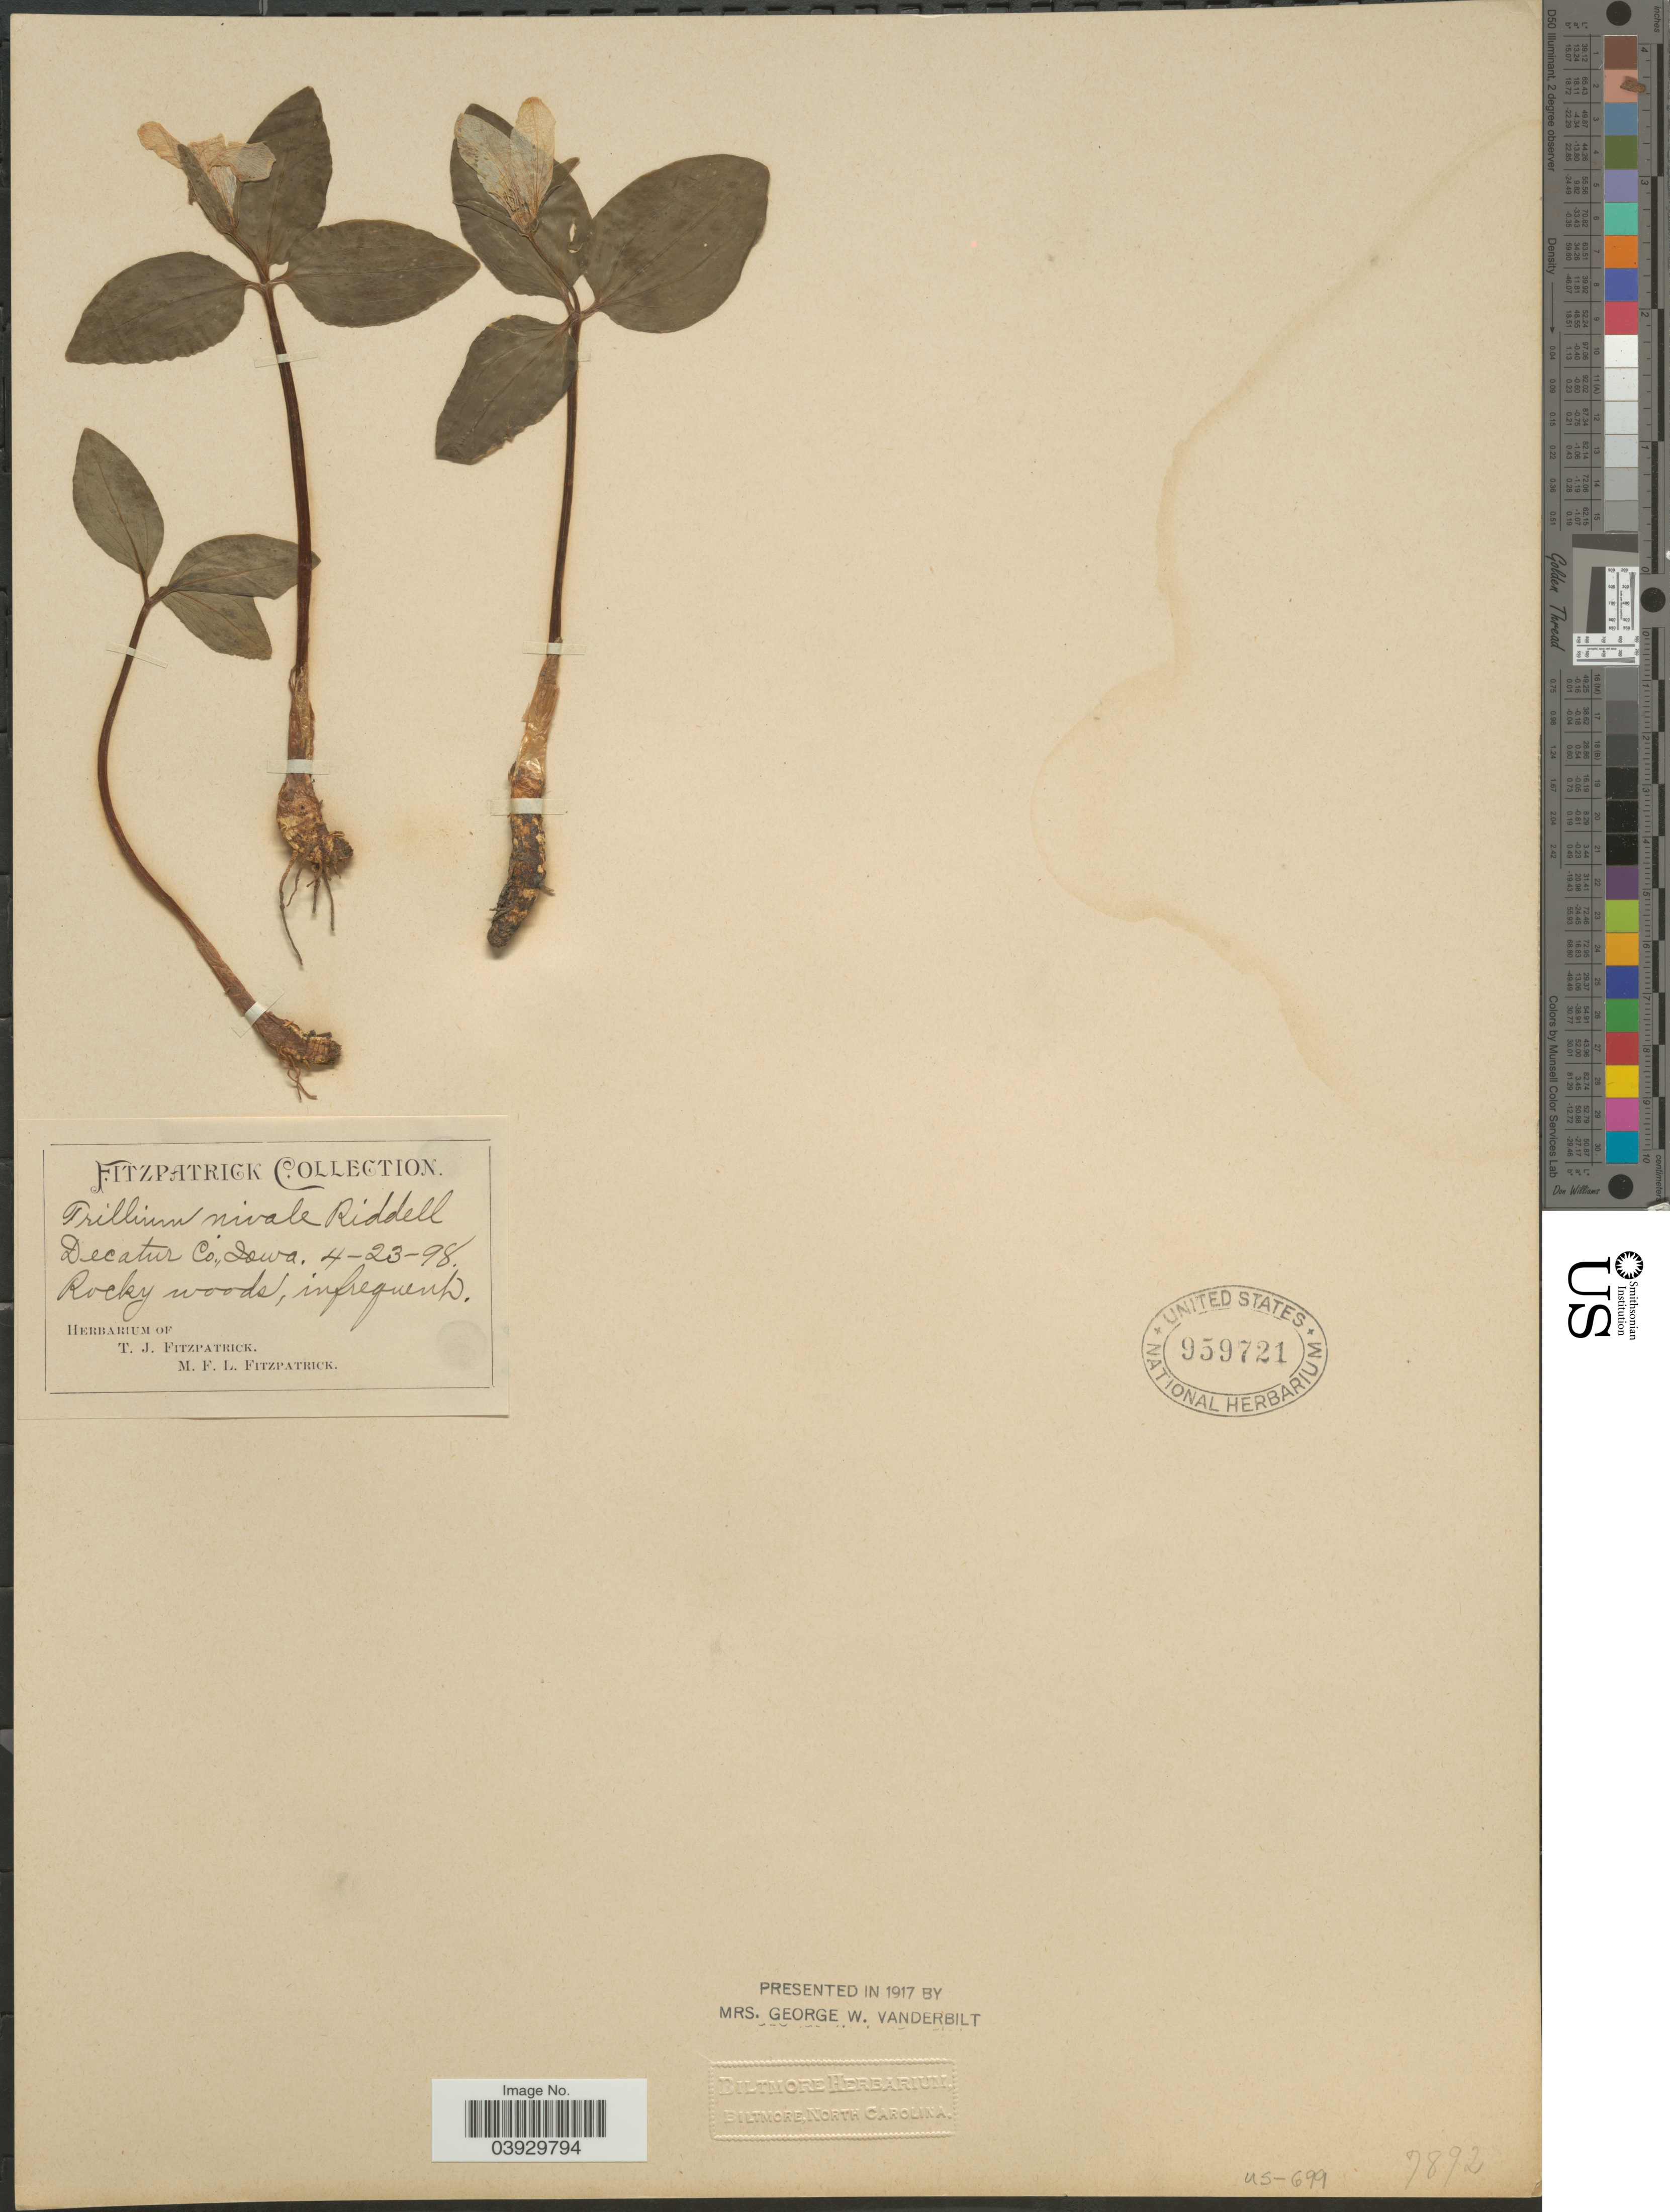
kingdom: Plantae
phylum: Tracheophyta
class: Liliopsida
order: Liliales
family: Melanthiaceae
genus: Trillium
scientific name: Trillium nivale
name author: Riddell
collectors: T. Fitzpatrick & M. Fitzpatrick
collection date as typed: Transcribed d/m/y: 23/4/98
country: United States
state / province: Iowa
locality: Decatur Co.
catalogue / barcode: US 959721